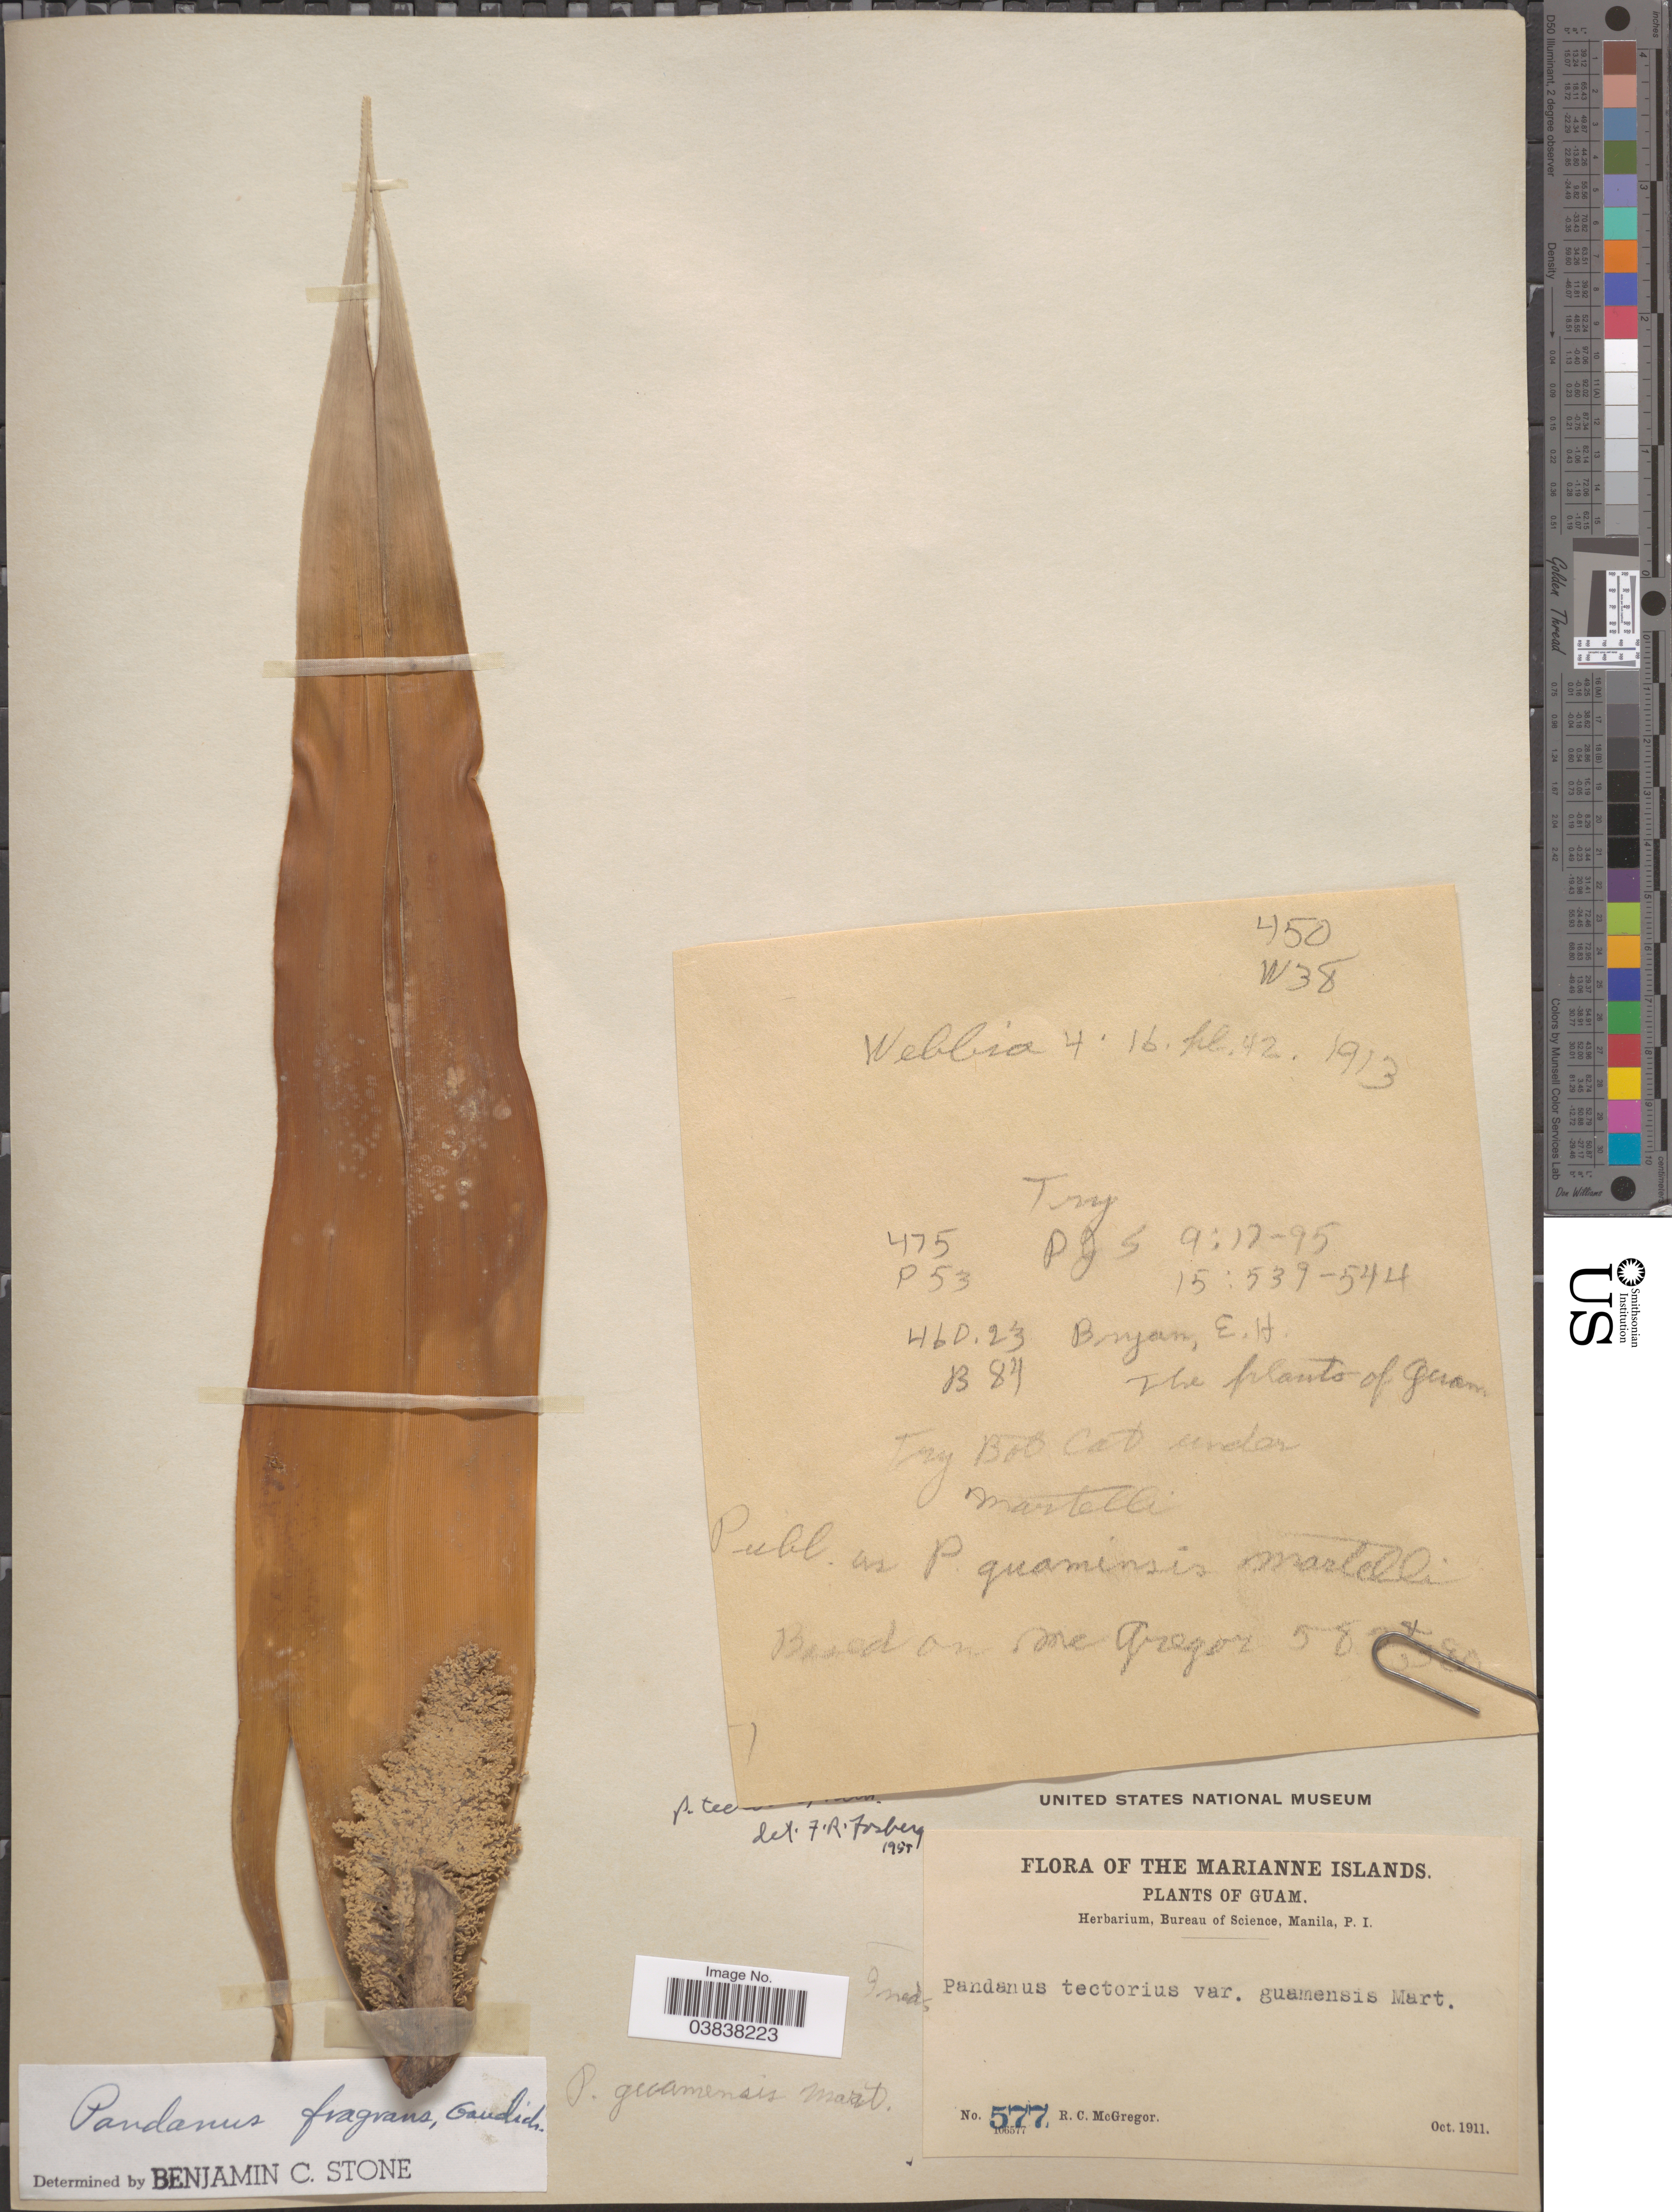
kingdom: Plantae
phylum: Tracheophyta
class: Liliopsida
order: Pandanales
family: Pandanaceae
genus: Pandanus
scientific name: Pandanus tectorius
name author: Parkinson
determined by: Strong, Mark T., (BOT), Smithsonian Institution - National Museum of Natural History (UNITED STATES)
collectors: R. C. McGregor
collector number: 577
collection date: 1911-10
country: Guam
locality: The Marianne Islands.